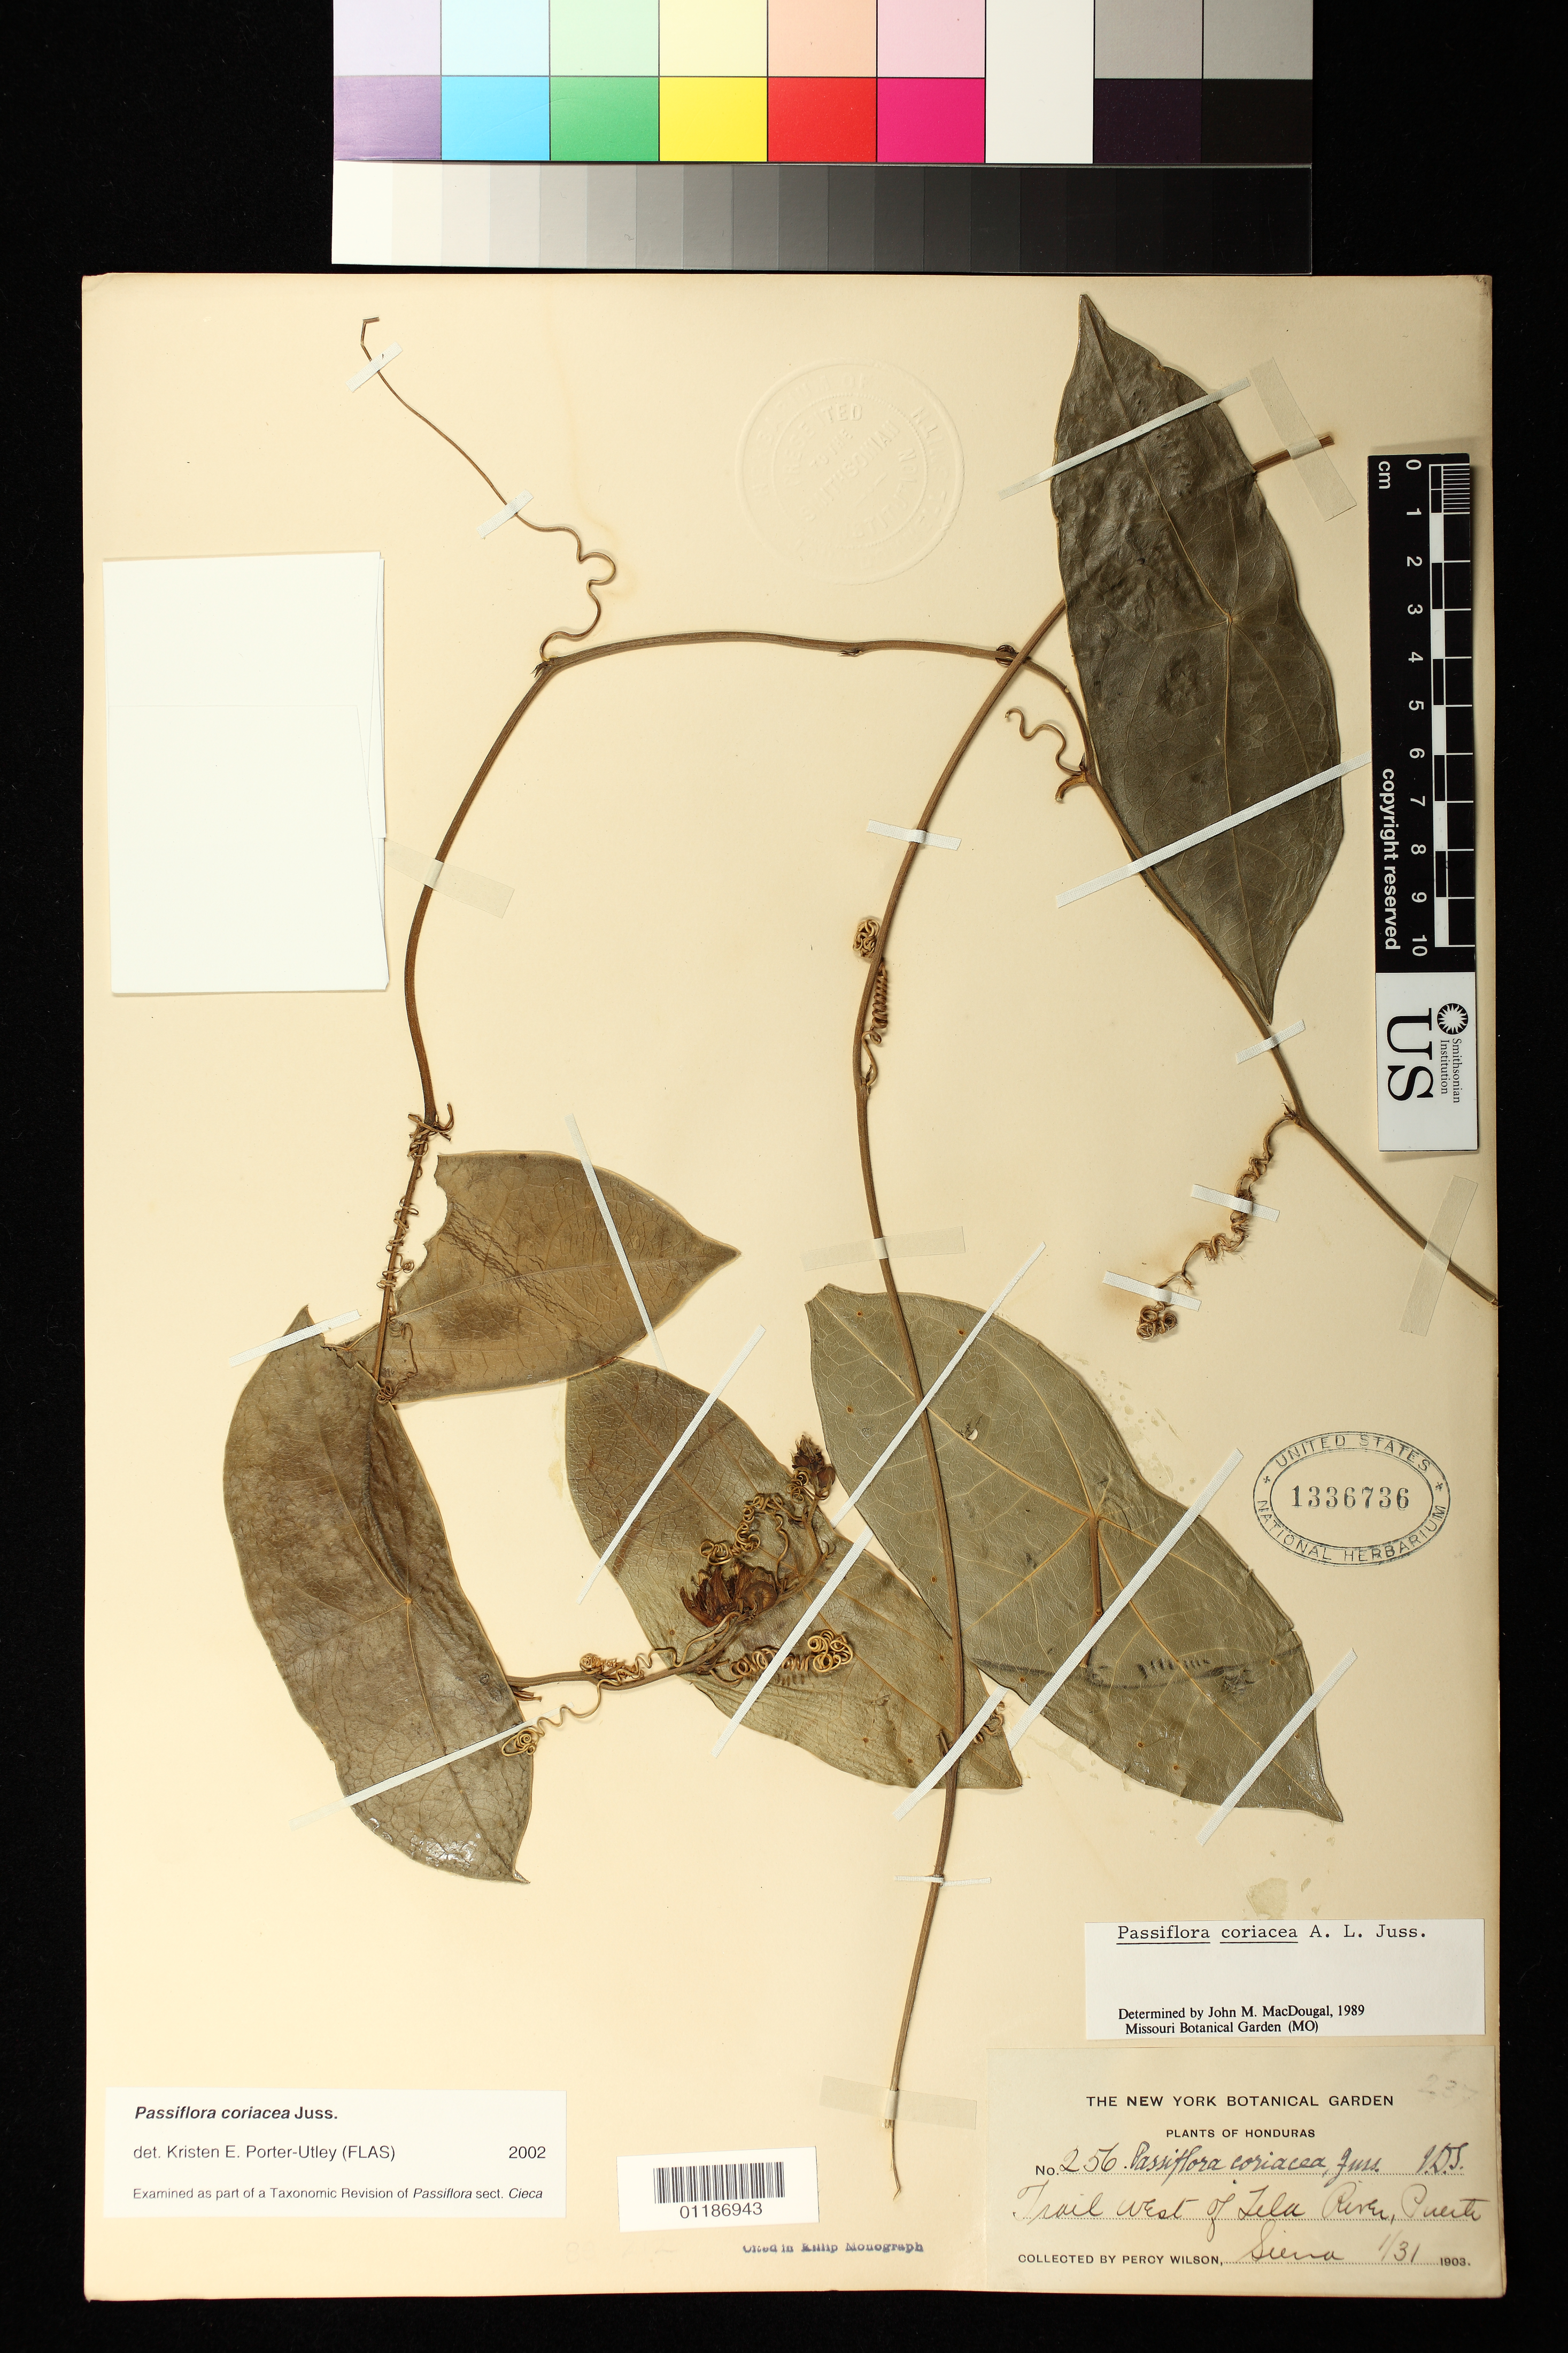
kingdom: Plantae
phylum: Tracheophyta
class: Magnoliopsida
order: Malpighiales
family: Passifloraceae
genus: Passiflora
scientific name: Passiflora coriacea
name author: A. Juss.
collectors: P. Wilson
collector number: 256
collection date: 1903-01-31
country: Honduras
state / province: Atlántida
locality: Trail West of Tela River, Puerto Sierra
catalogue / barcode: US 1336736